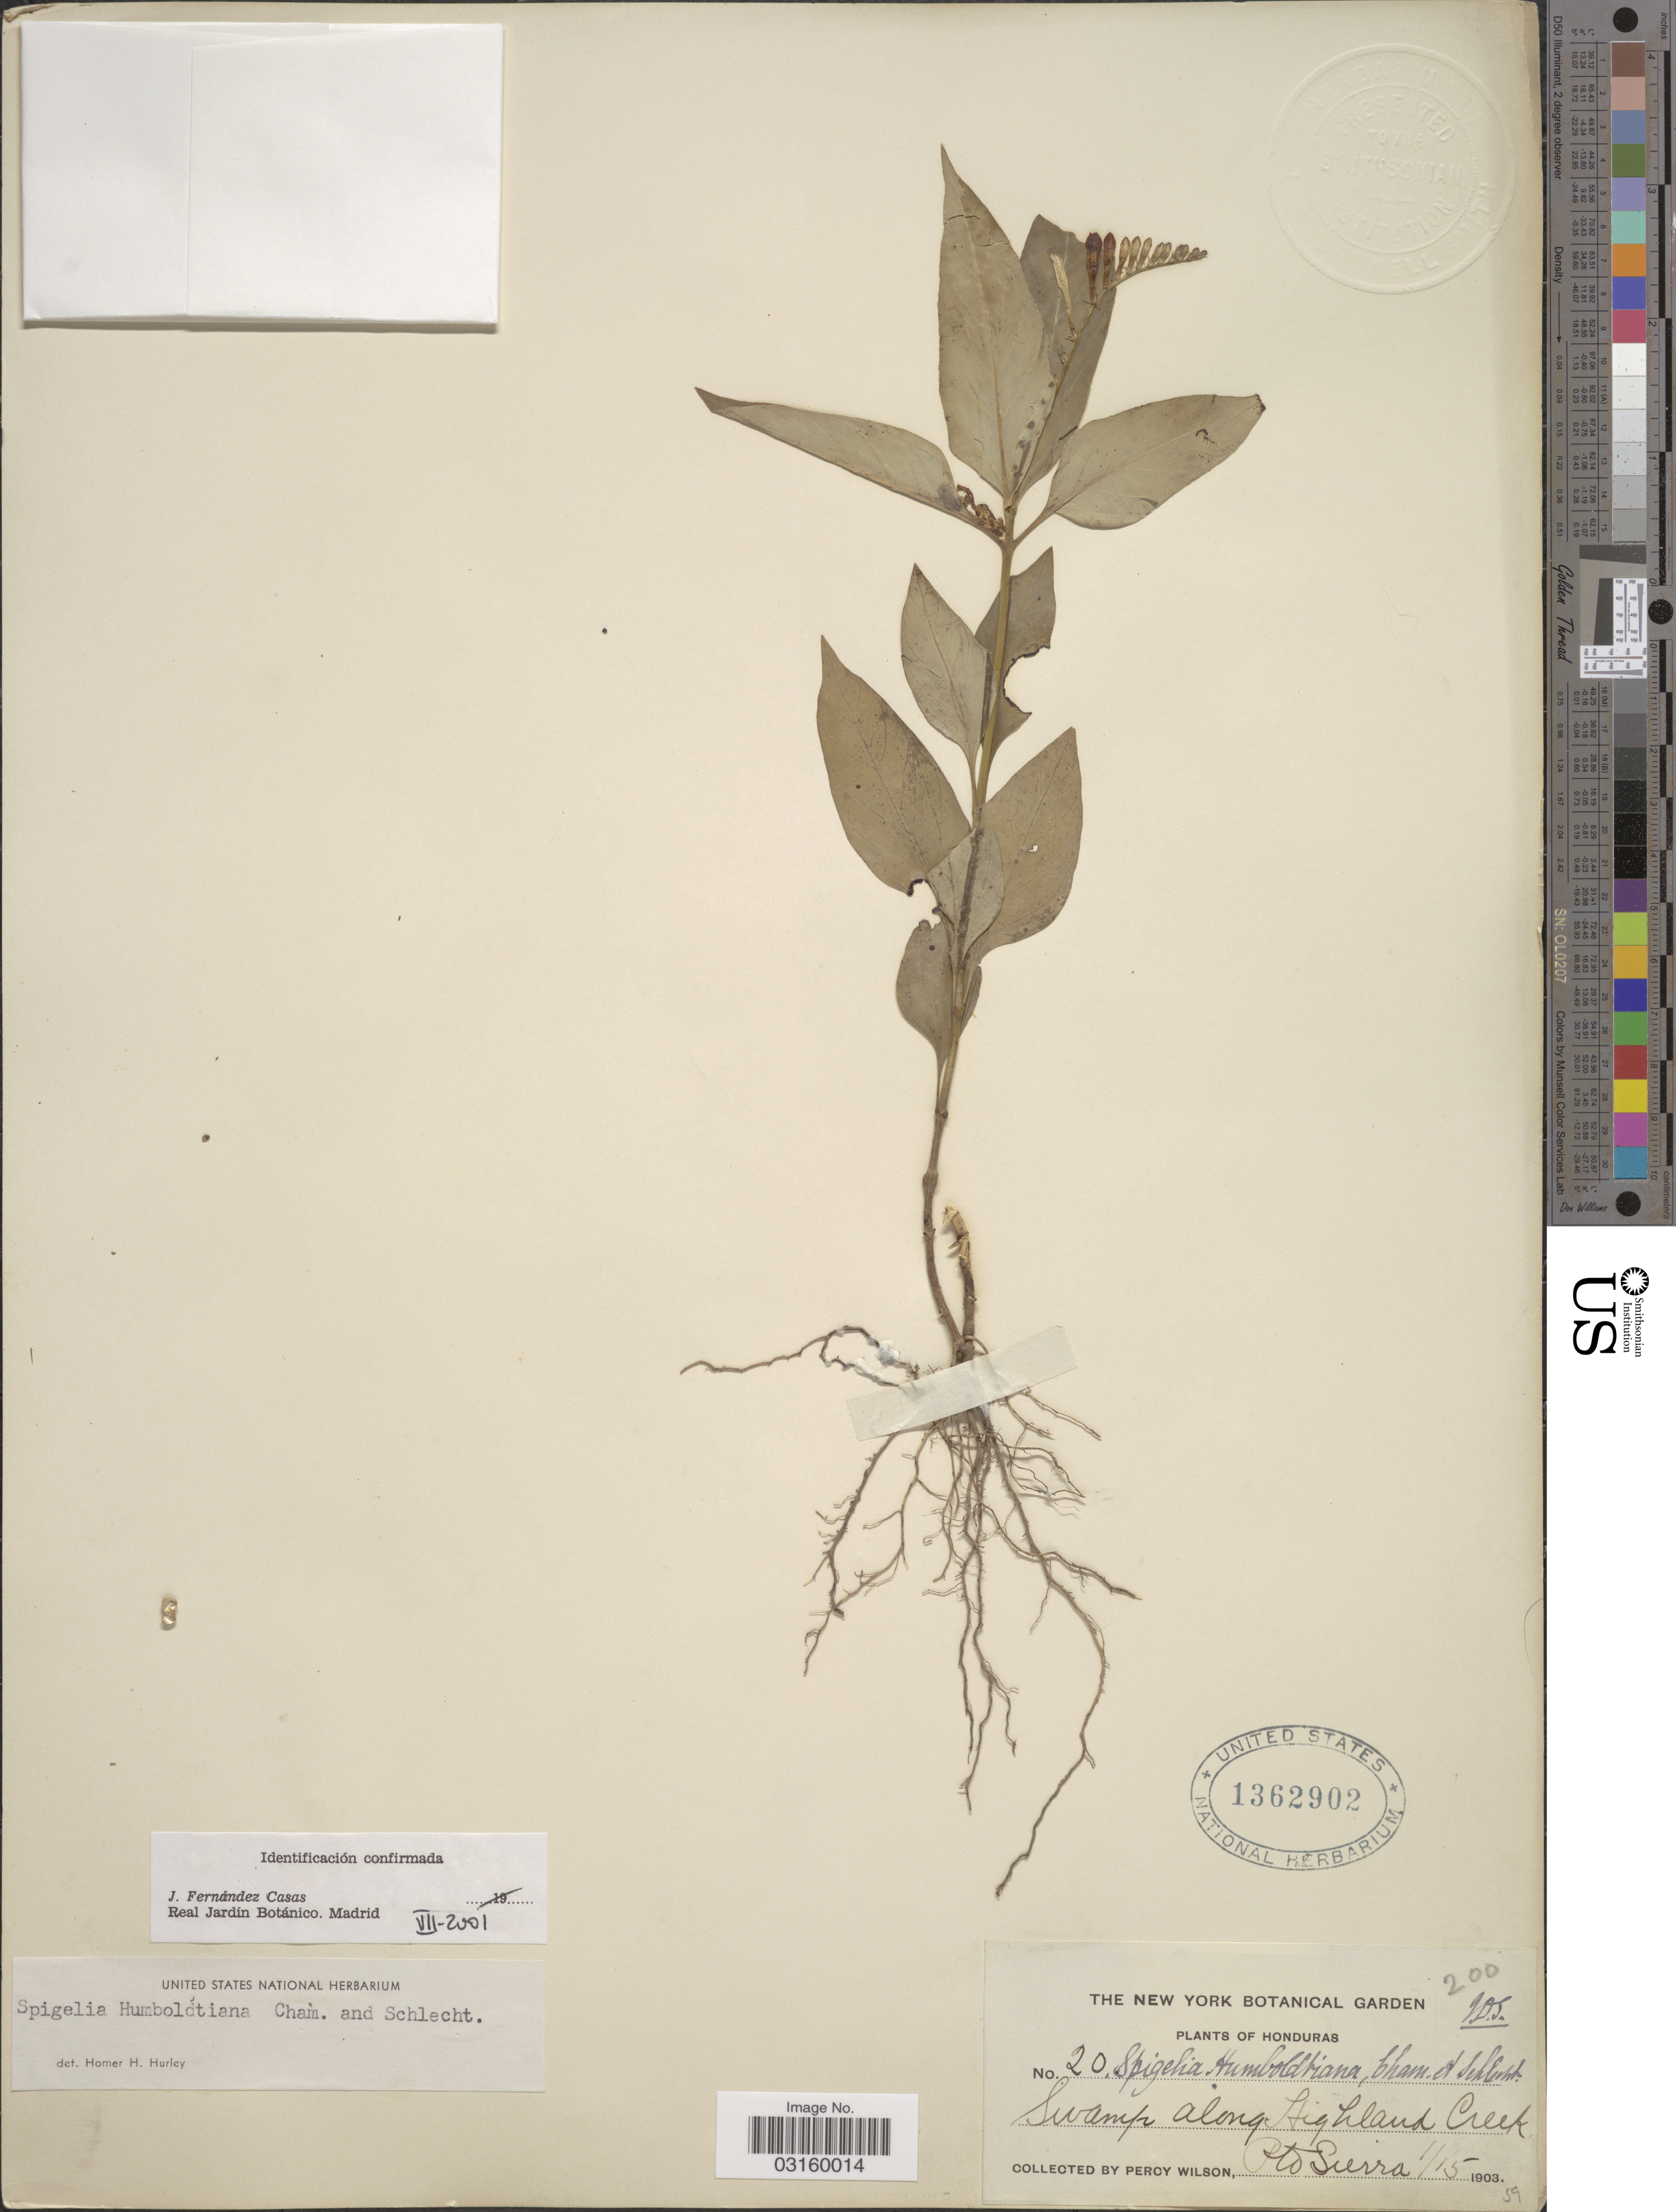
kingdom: Plantae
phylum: Tracheophyta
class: Magnoliopsida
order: Gentianales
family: Loganiaceae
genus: Spigelia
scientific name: Spigelia humboldtiana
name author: Cham. & Schltdl.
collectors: P. Wilson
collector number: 20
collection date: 1903-01-15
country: Honduras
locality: Swamp along Highland Creek, Pto Sierra.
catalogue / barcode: US 1362902